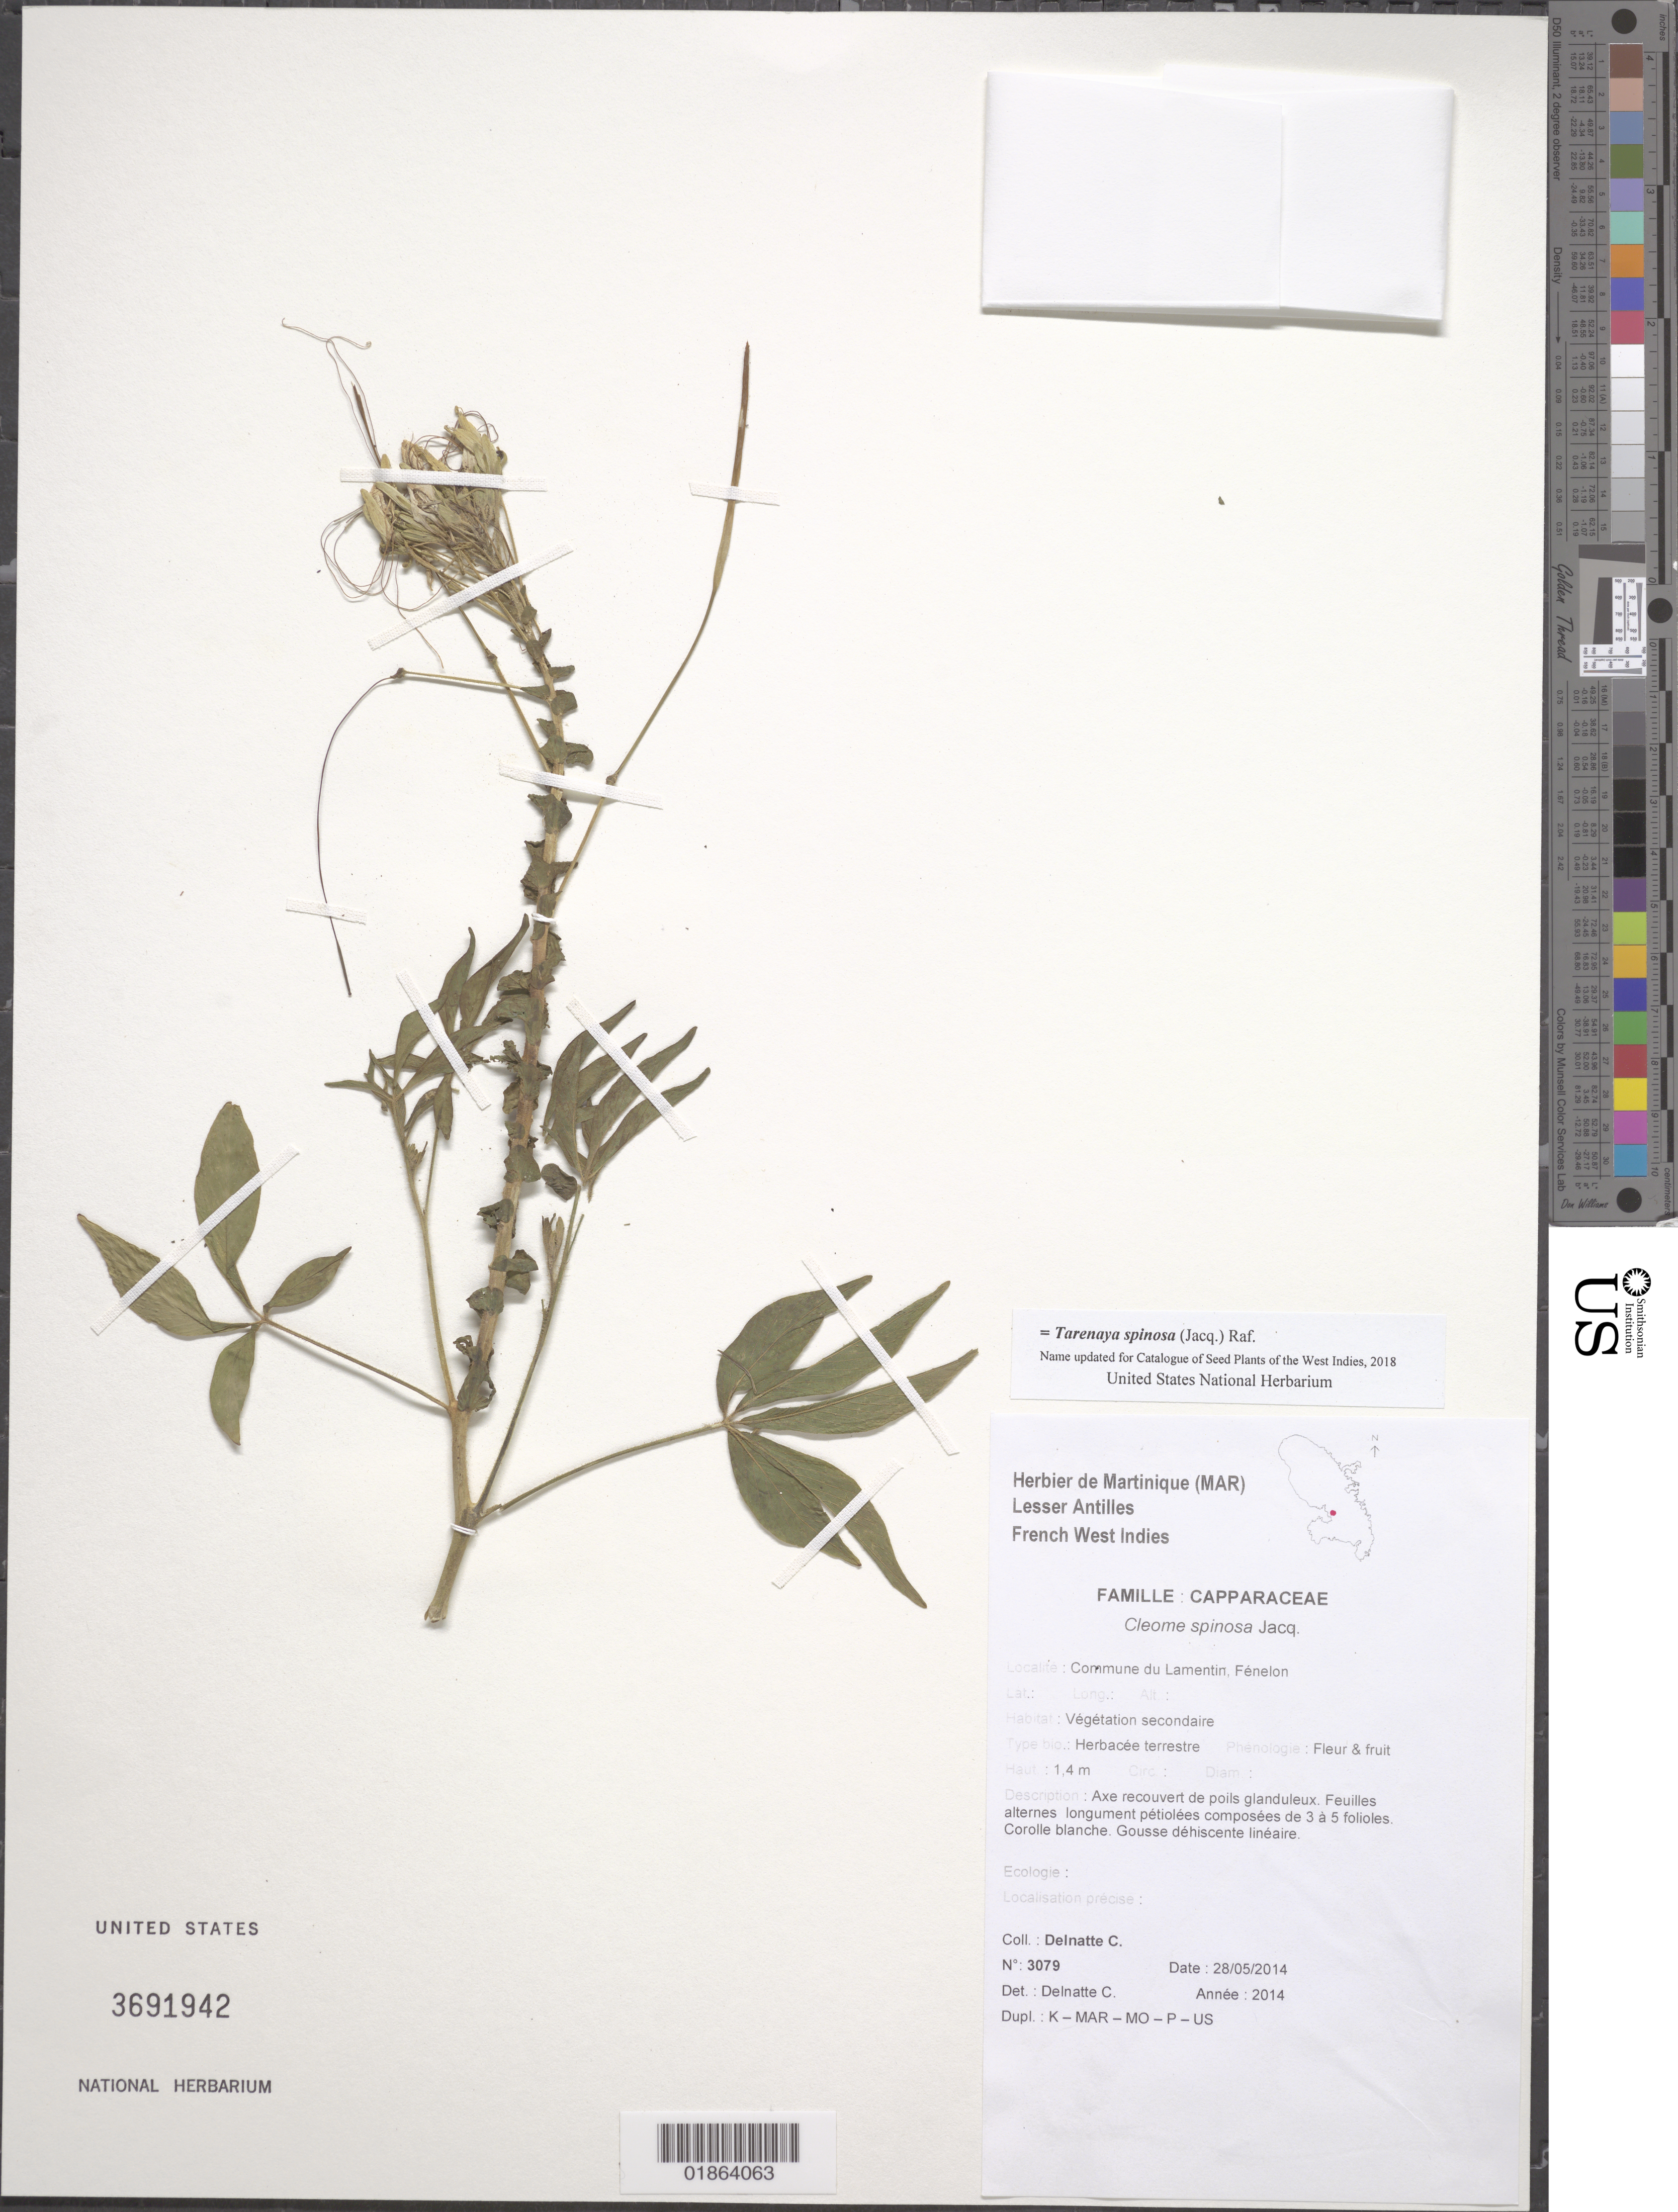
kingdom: Plantae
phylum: Tracheophyta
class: Magnoliopsida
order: Brassicales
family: Cleomaceae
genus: Tarenaya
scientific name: Tarenaya spinosa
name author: (Jacq.) Raf.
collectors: C. Delnatte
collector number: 3079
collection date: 2014-05-28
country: Martinique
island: Martinique I.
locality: Commune du Lamentin, Fénelon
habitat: Végétatioin secondaire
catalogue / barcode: US 3691942